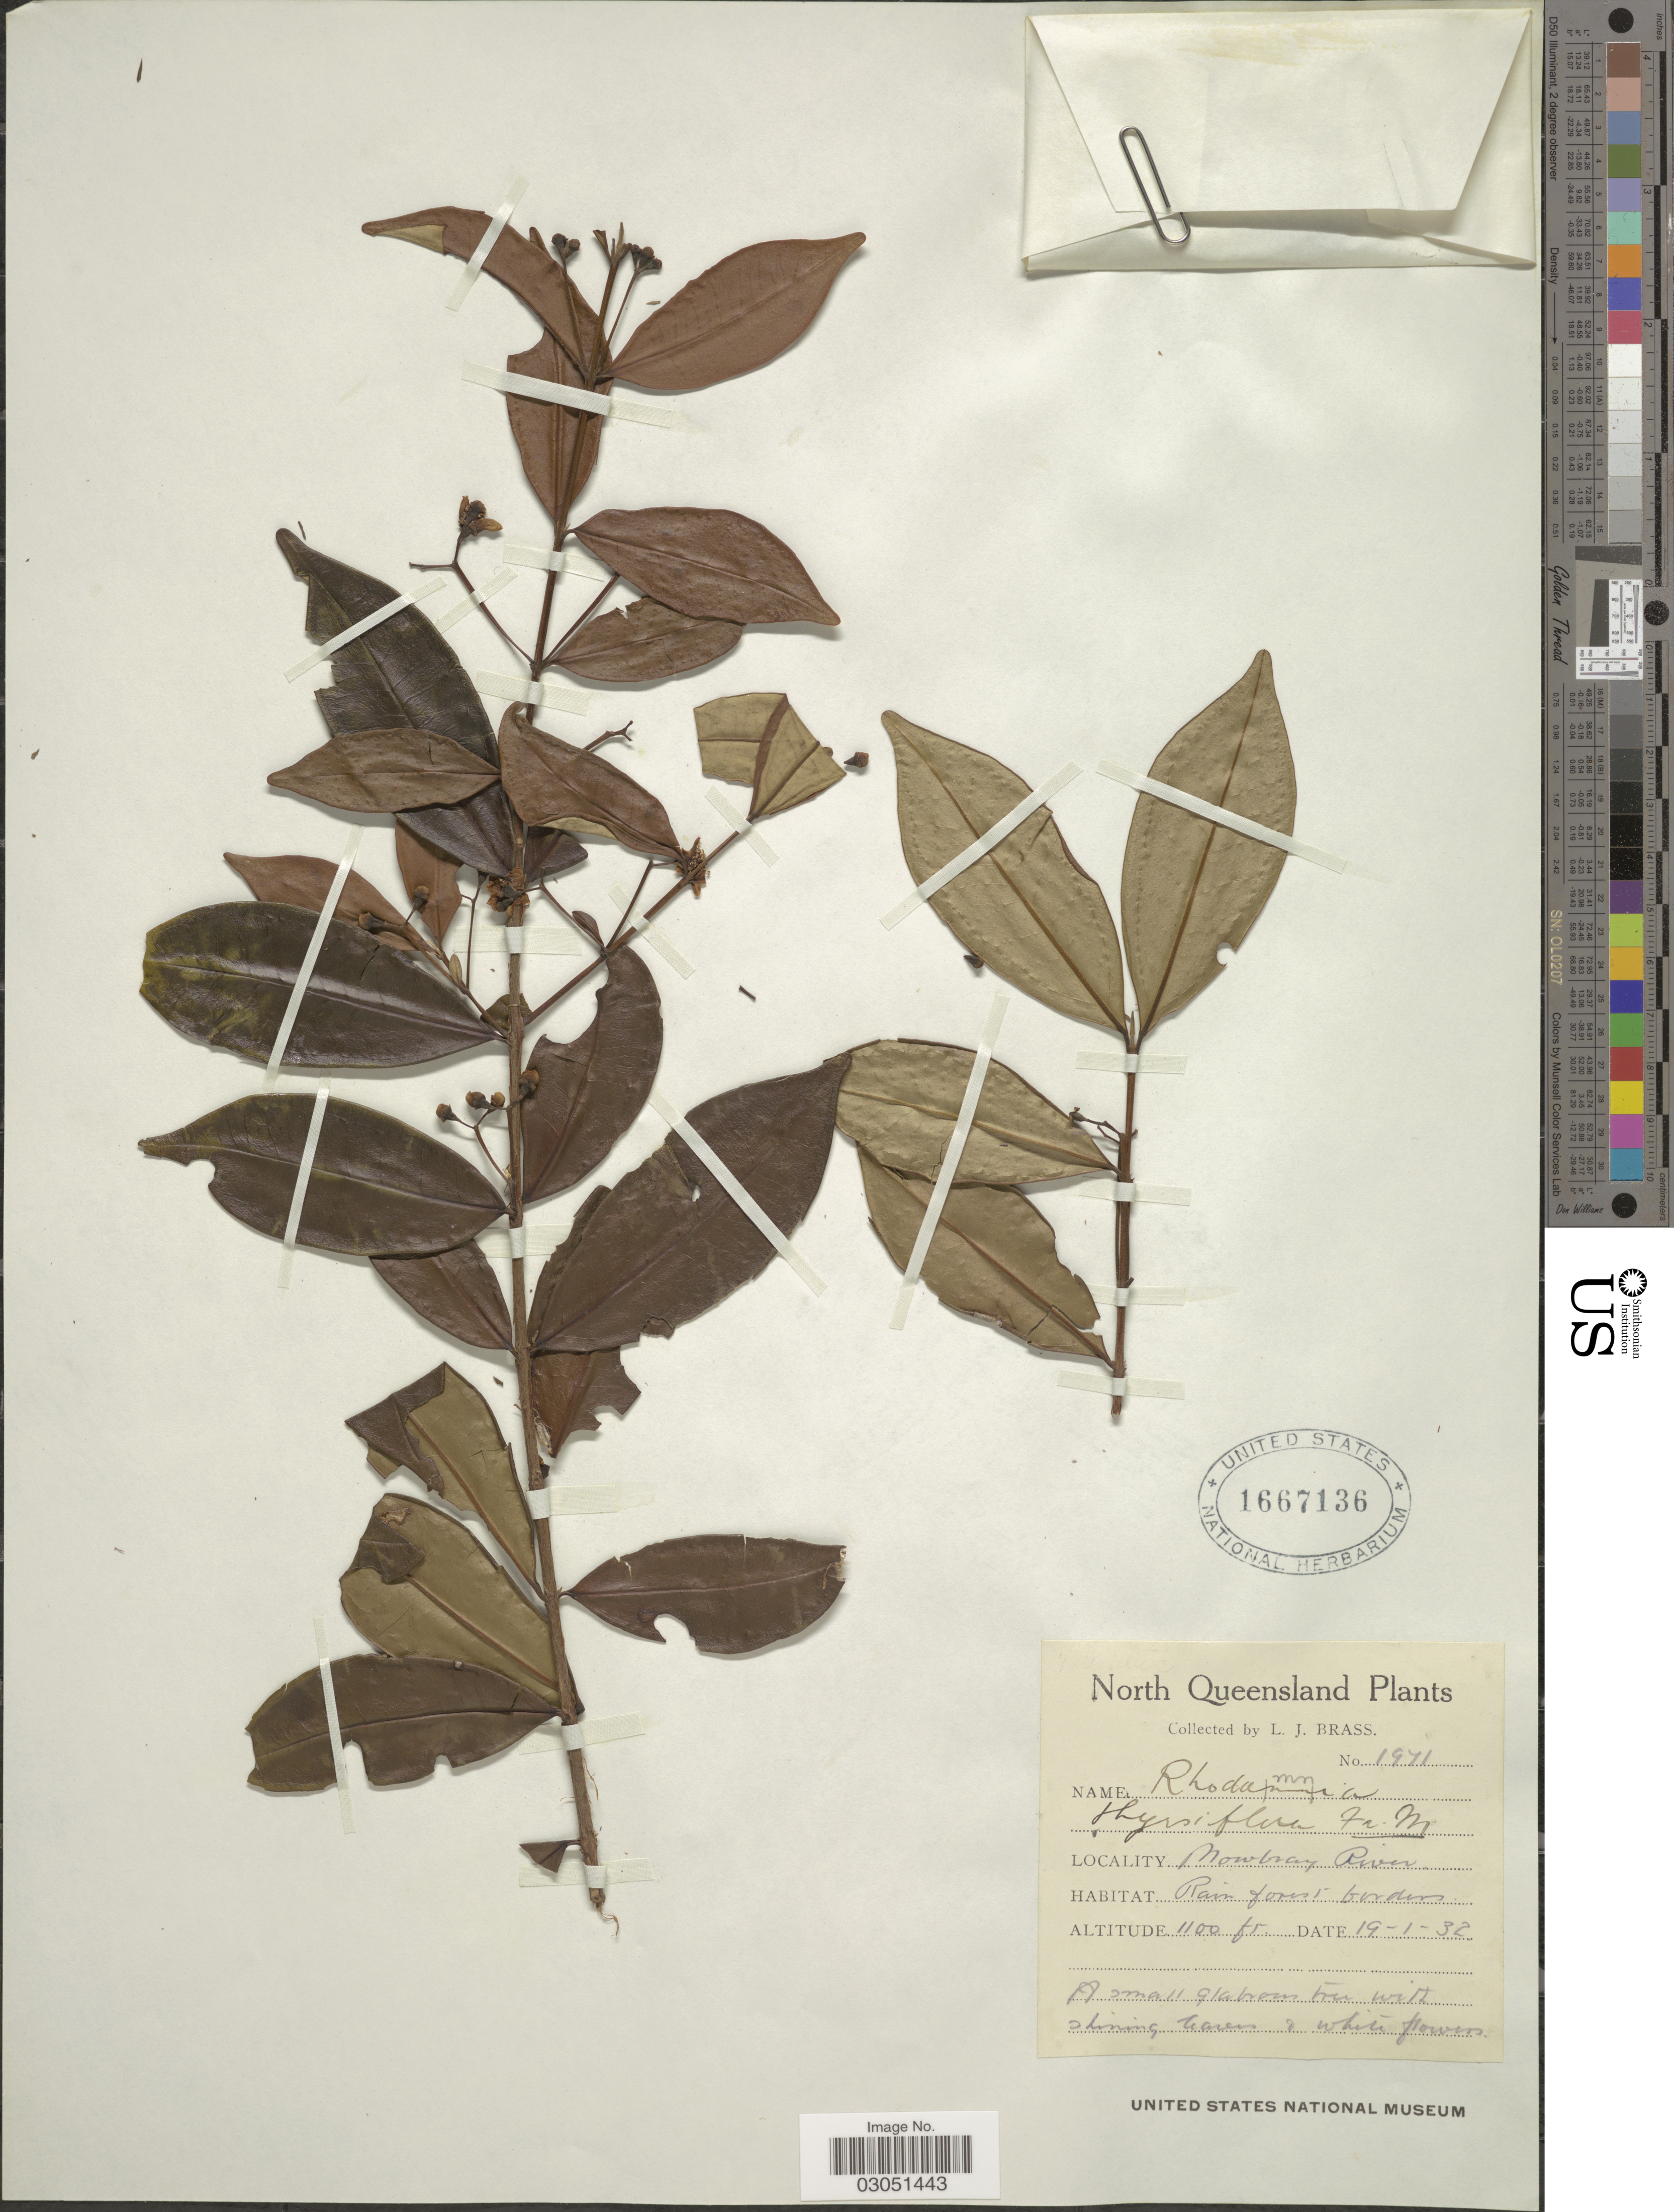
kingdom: Plantae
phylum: Tracheophyta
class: Magnoliopsida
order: Myrtales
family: Myrtaceae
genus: Archirhodomyrtus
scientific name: Archirhodomyrtus beckleri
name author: (F. Muell.) A.J. Scott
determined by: Guymer, G. P.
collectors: L. J. Brass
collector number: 1971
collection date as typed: Transcribed d/m/y: 19/1/32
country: Australia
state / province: Queensland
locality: North Queensland, Mowbray River.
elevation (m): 335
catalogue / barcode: US 1667136